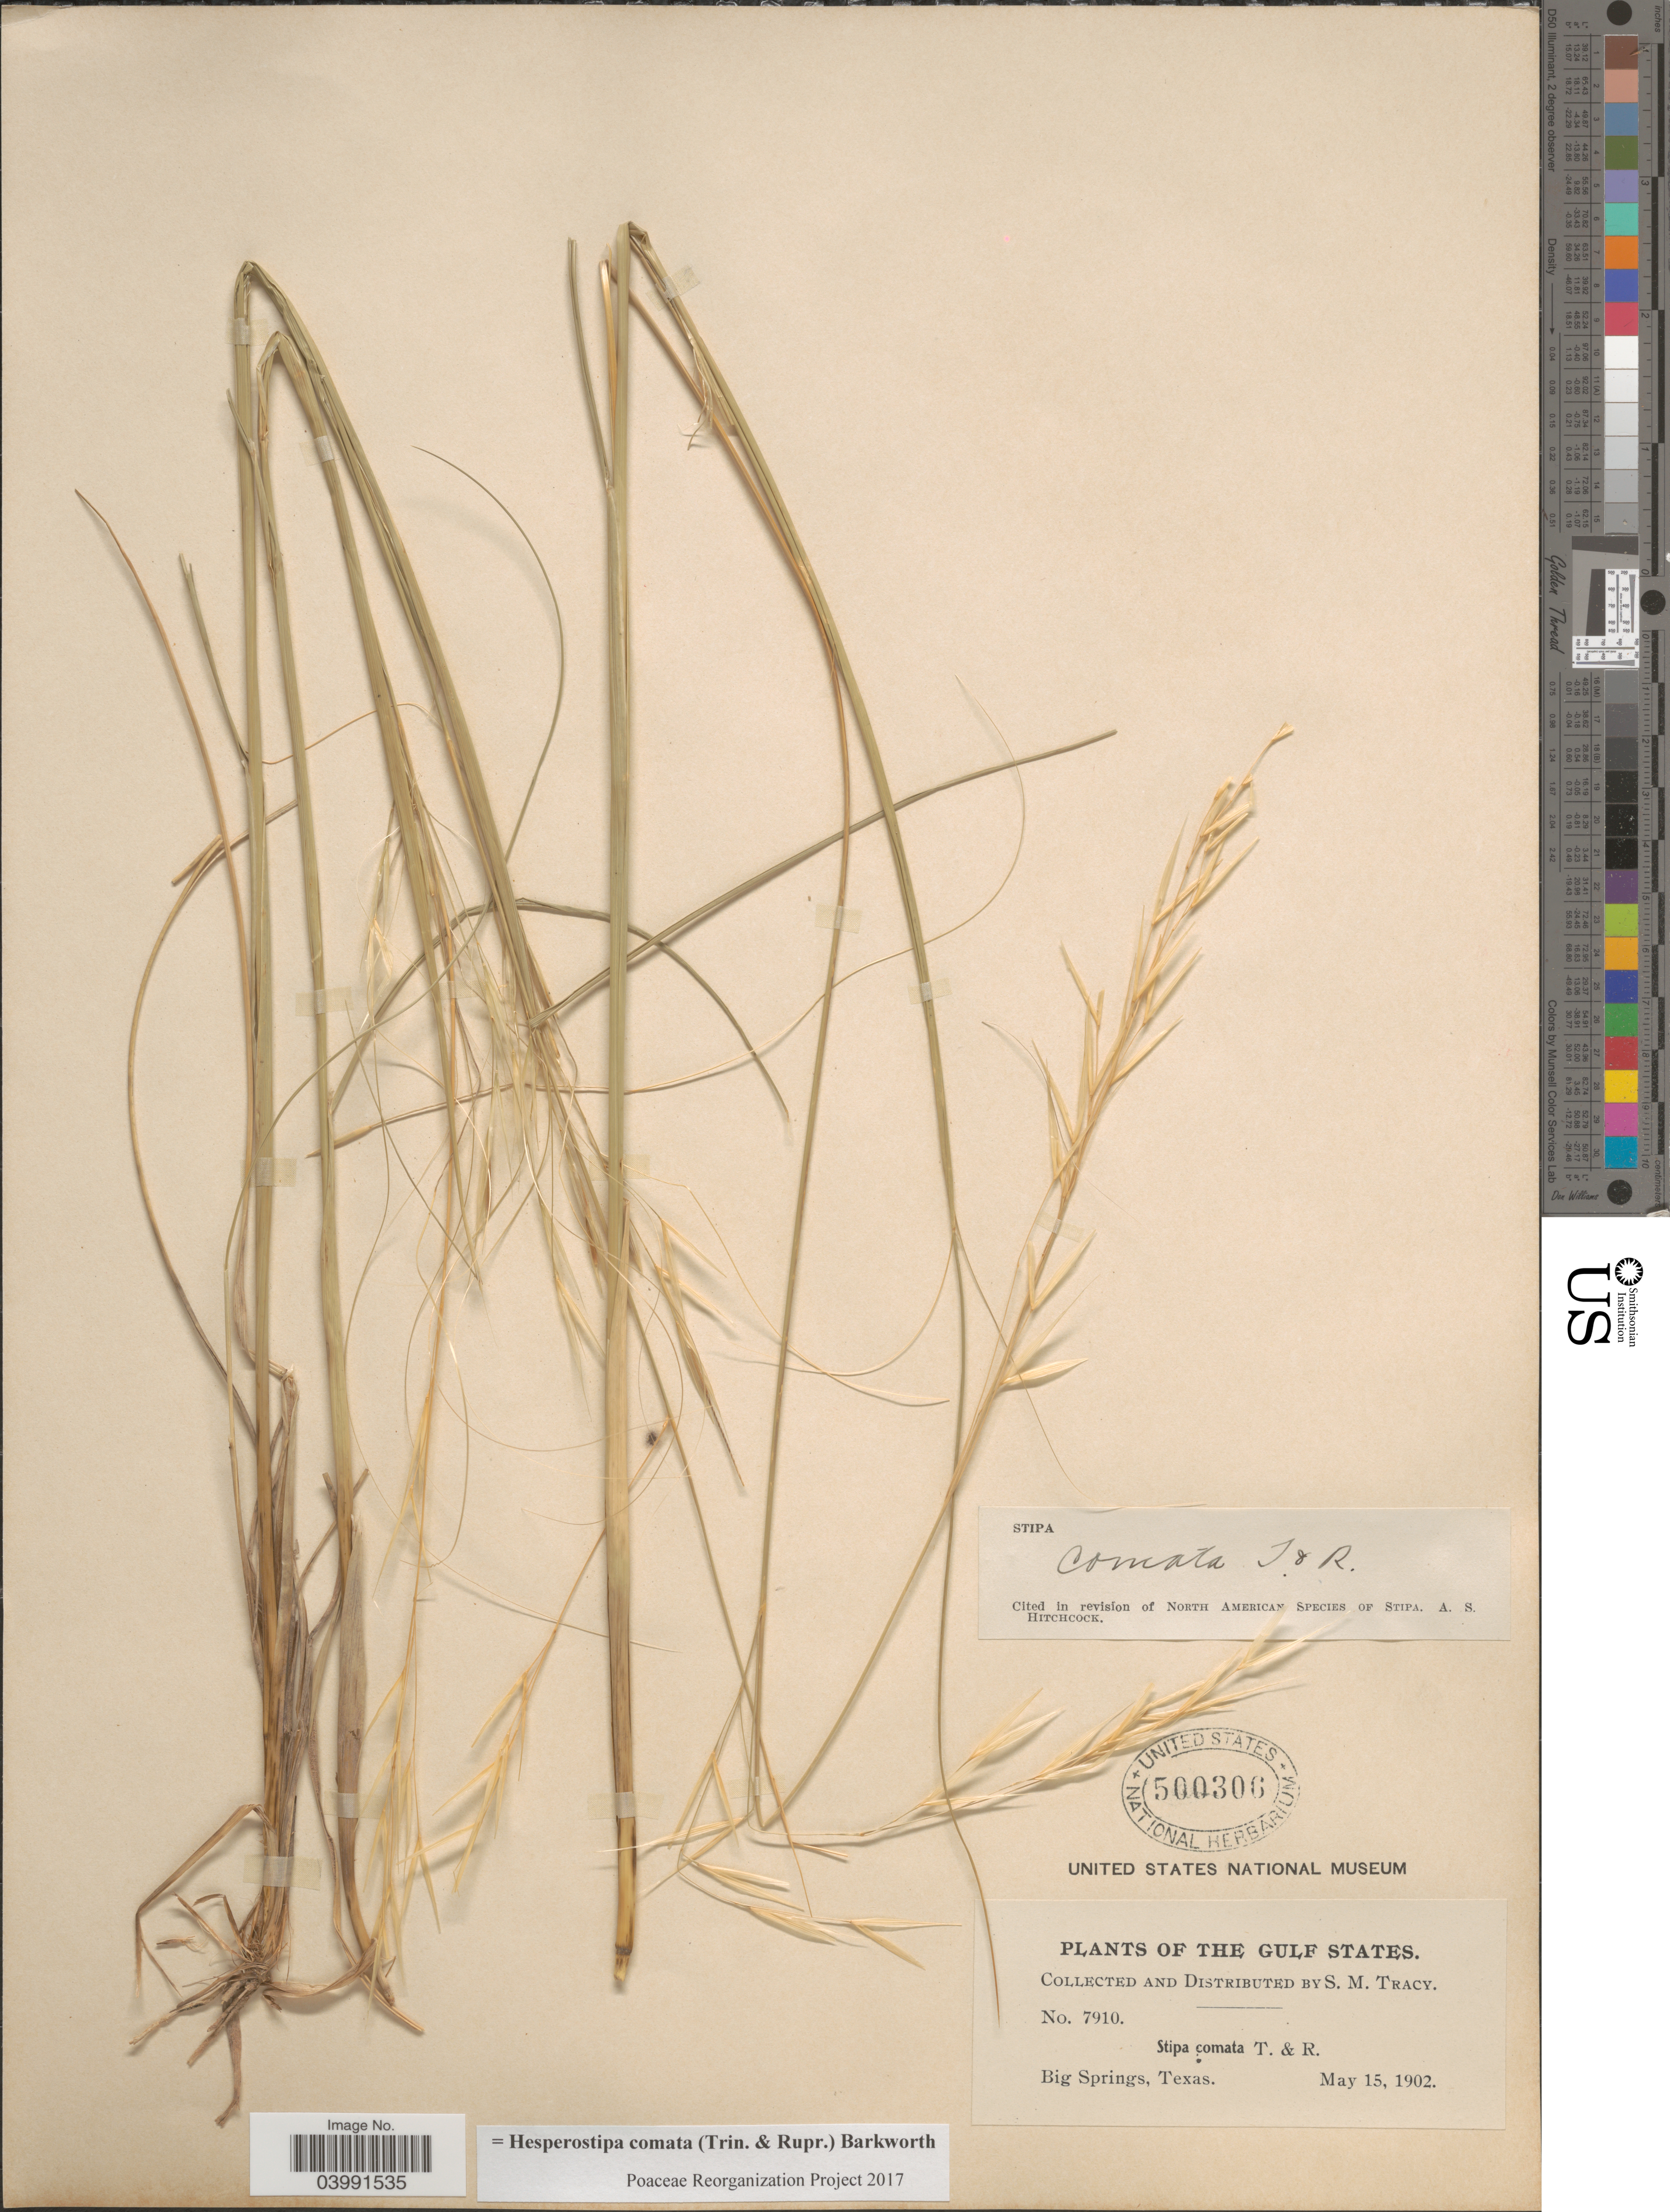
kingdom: Plantae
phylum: Tracheophyta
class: Liliopsida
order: Poales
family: Poaceae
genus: Hesperostipa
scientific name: Hesperostipa comata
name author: (Trin. & Rupr.) Barkworth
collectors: S. M. Tracy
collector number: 7910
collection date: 1902-05-15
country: United States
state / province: Texas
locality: The Gulf States. Big Springs.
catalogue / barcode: US 500306